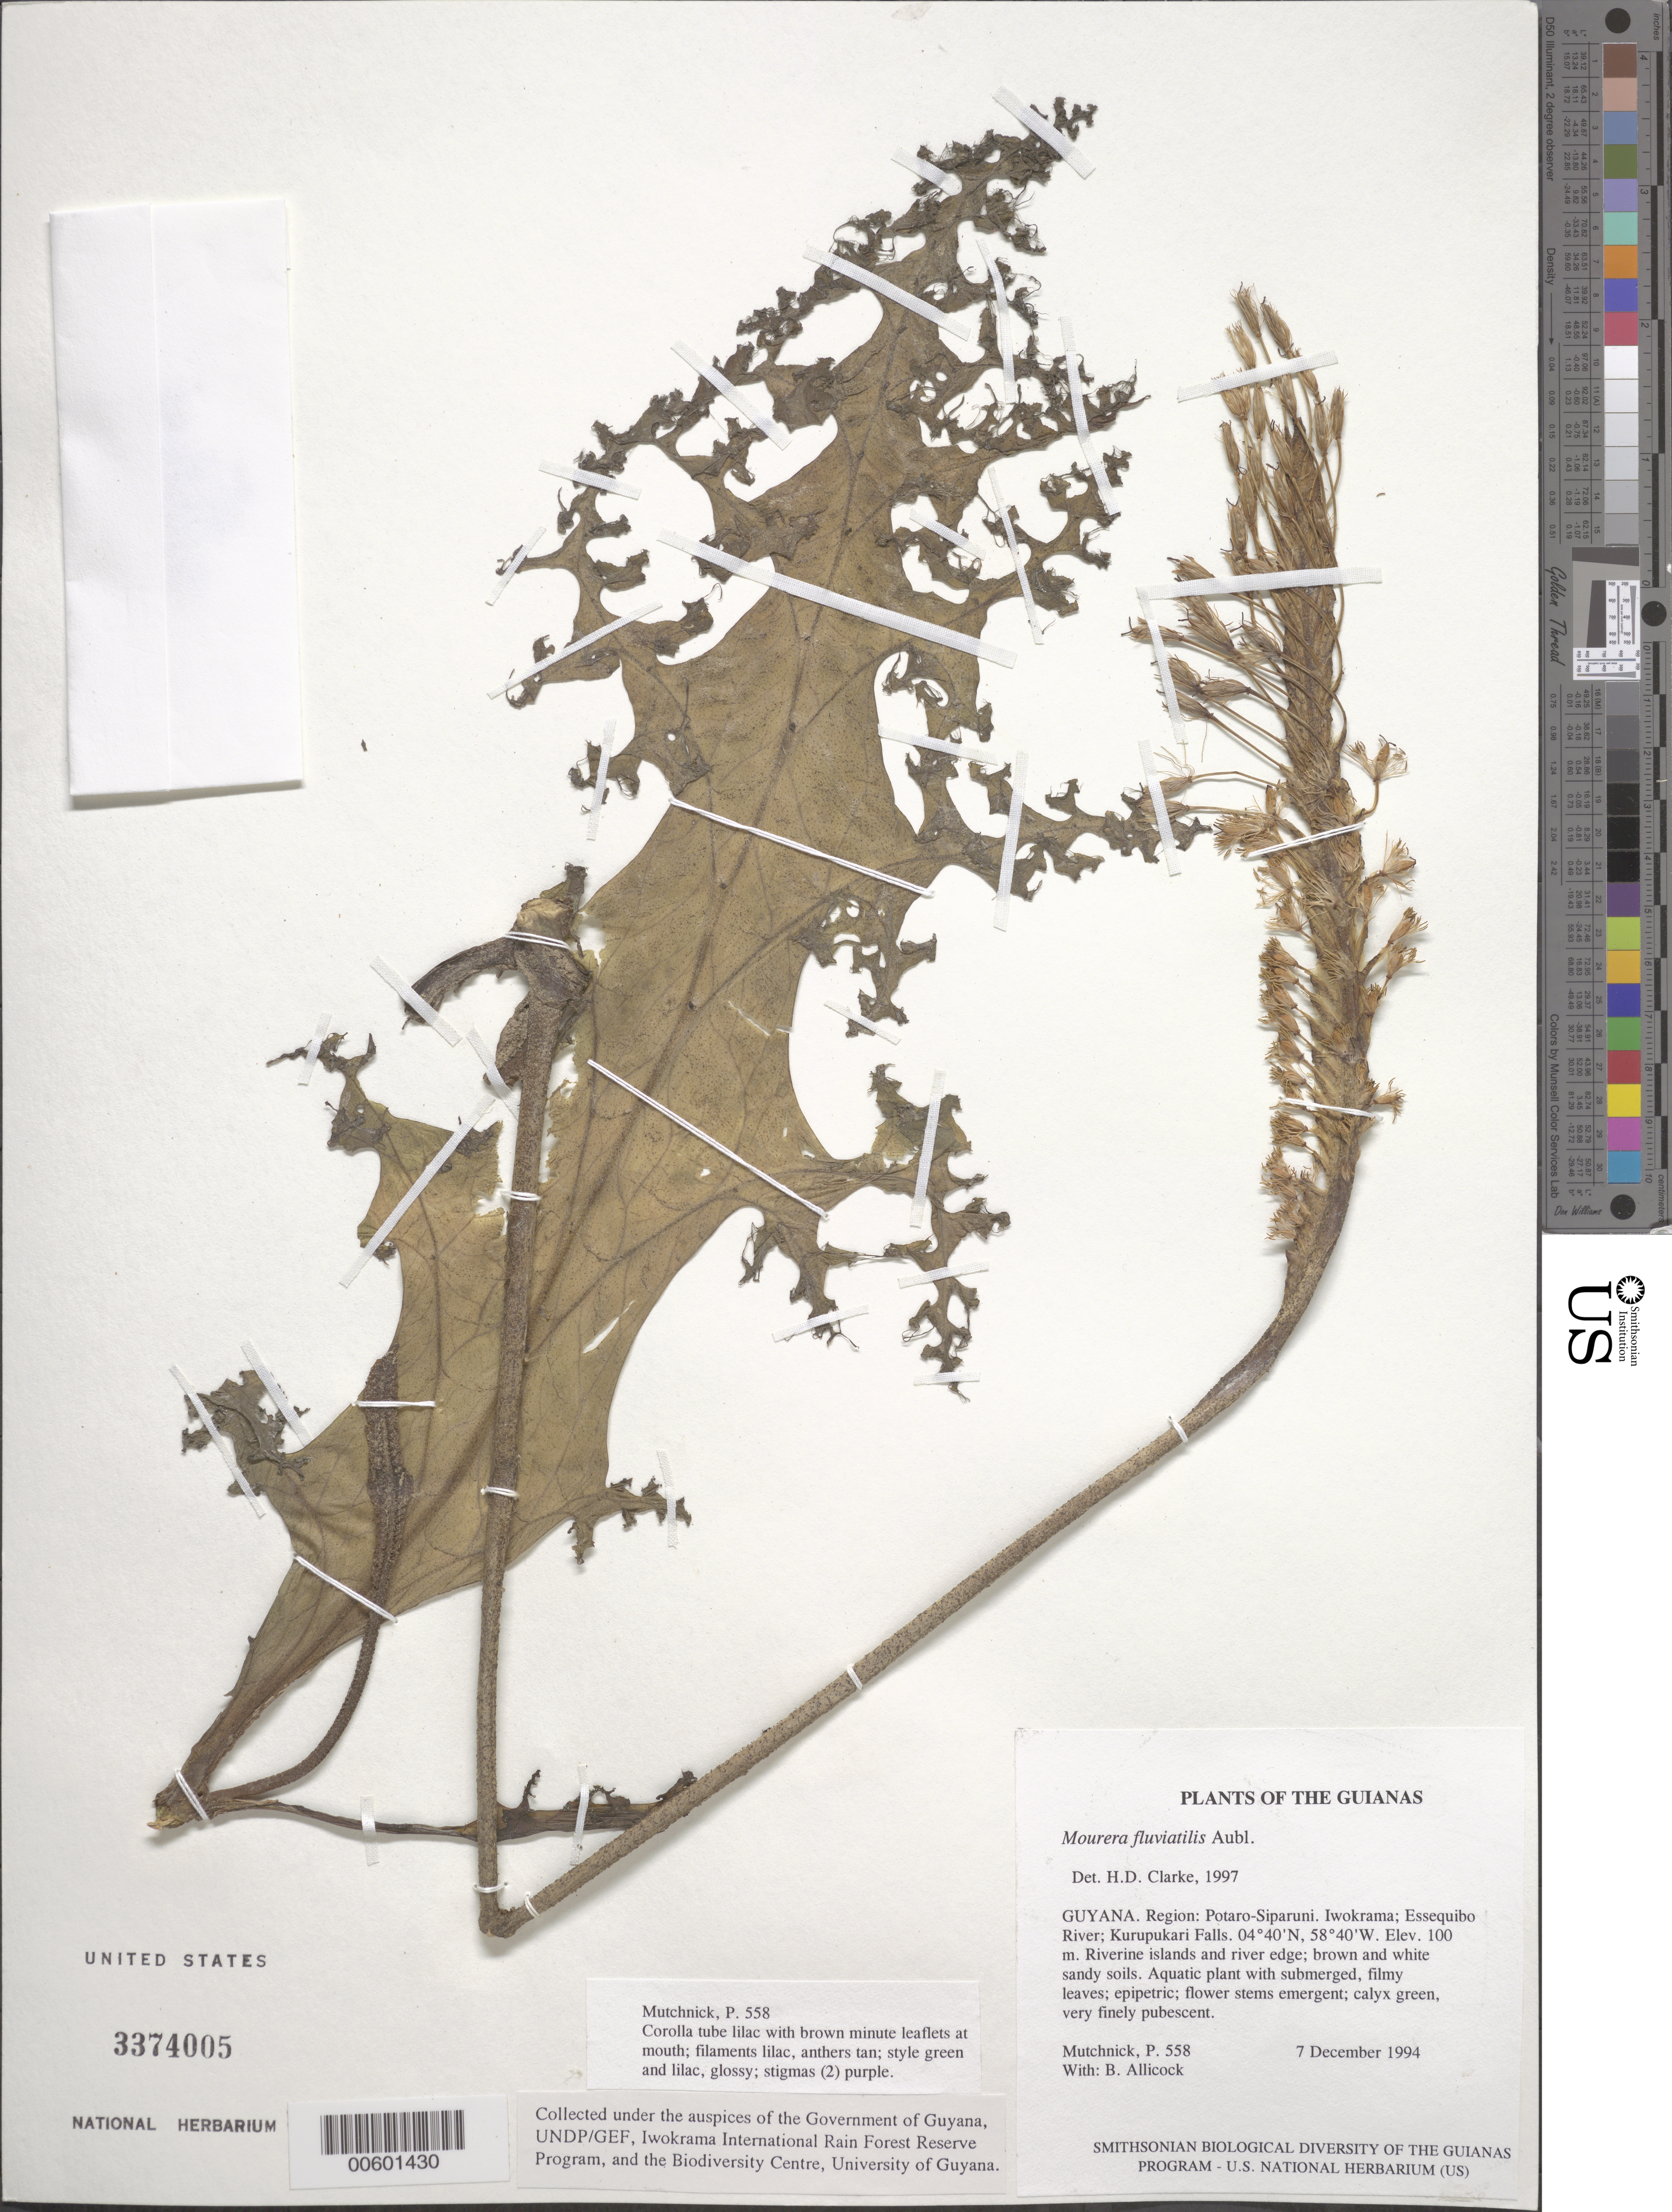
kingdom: Plantae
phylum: Tracheophyta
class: Magnoliopsida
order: Malpighiales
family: Podostemaceae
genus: Mourera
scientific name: Mourera fluviatilis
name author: Aubl.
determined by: Kelloff, Carol L., (US), Smithsonian Institution - National Museum of Natural History (UNITED STATES)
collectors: P. Mutchnick & B. Allicock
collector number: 558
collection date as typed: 7 December 1994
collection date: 1994-12-07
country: Guyana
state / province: Potaro-Siparuni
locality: Iwokrama; Essequibo River; Kurupukari Falls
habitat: Riverine islands and river edge; brown and white sandy soils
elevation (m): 100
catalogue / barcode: US 3374005